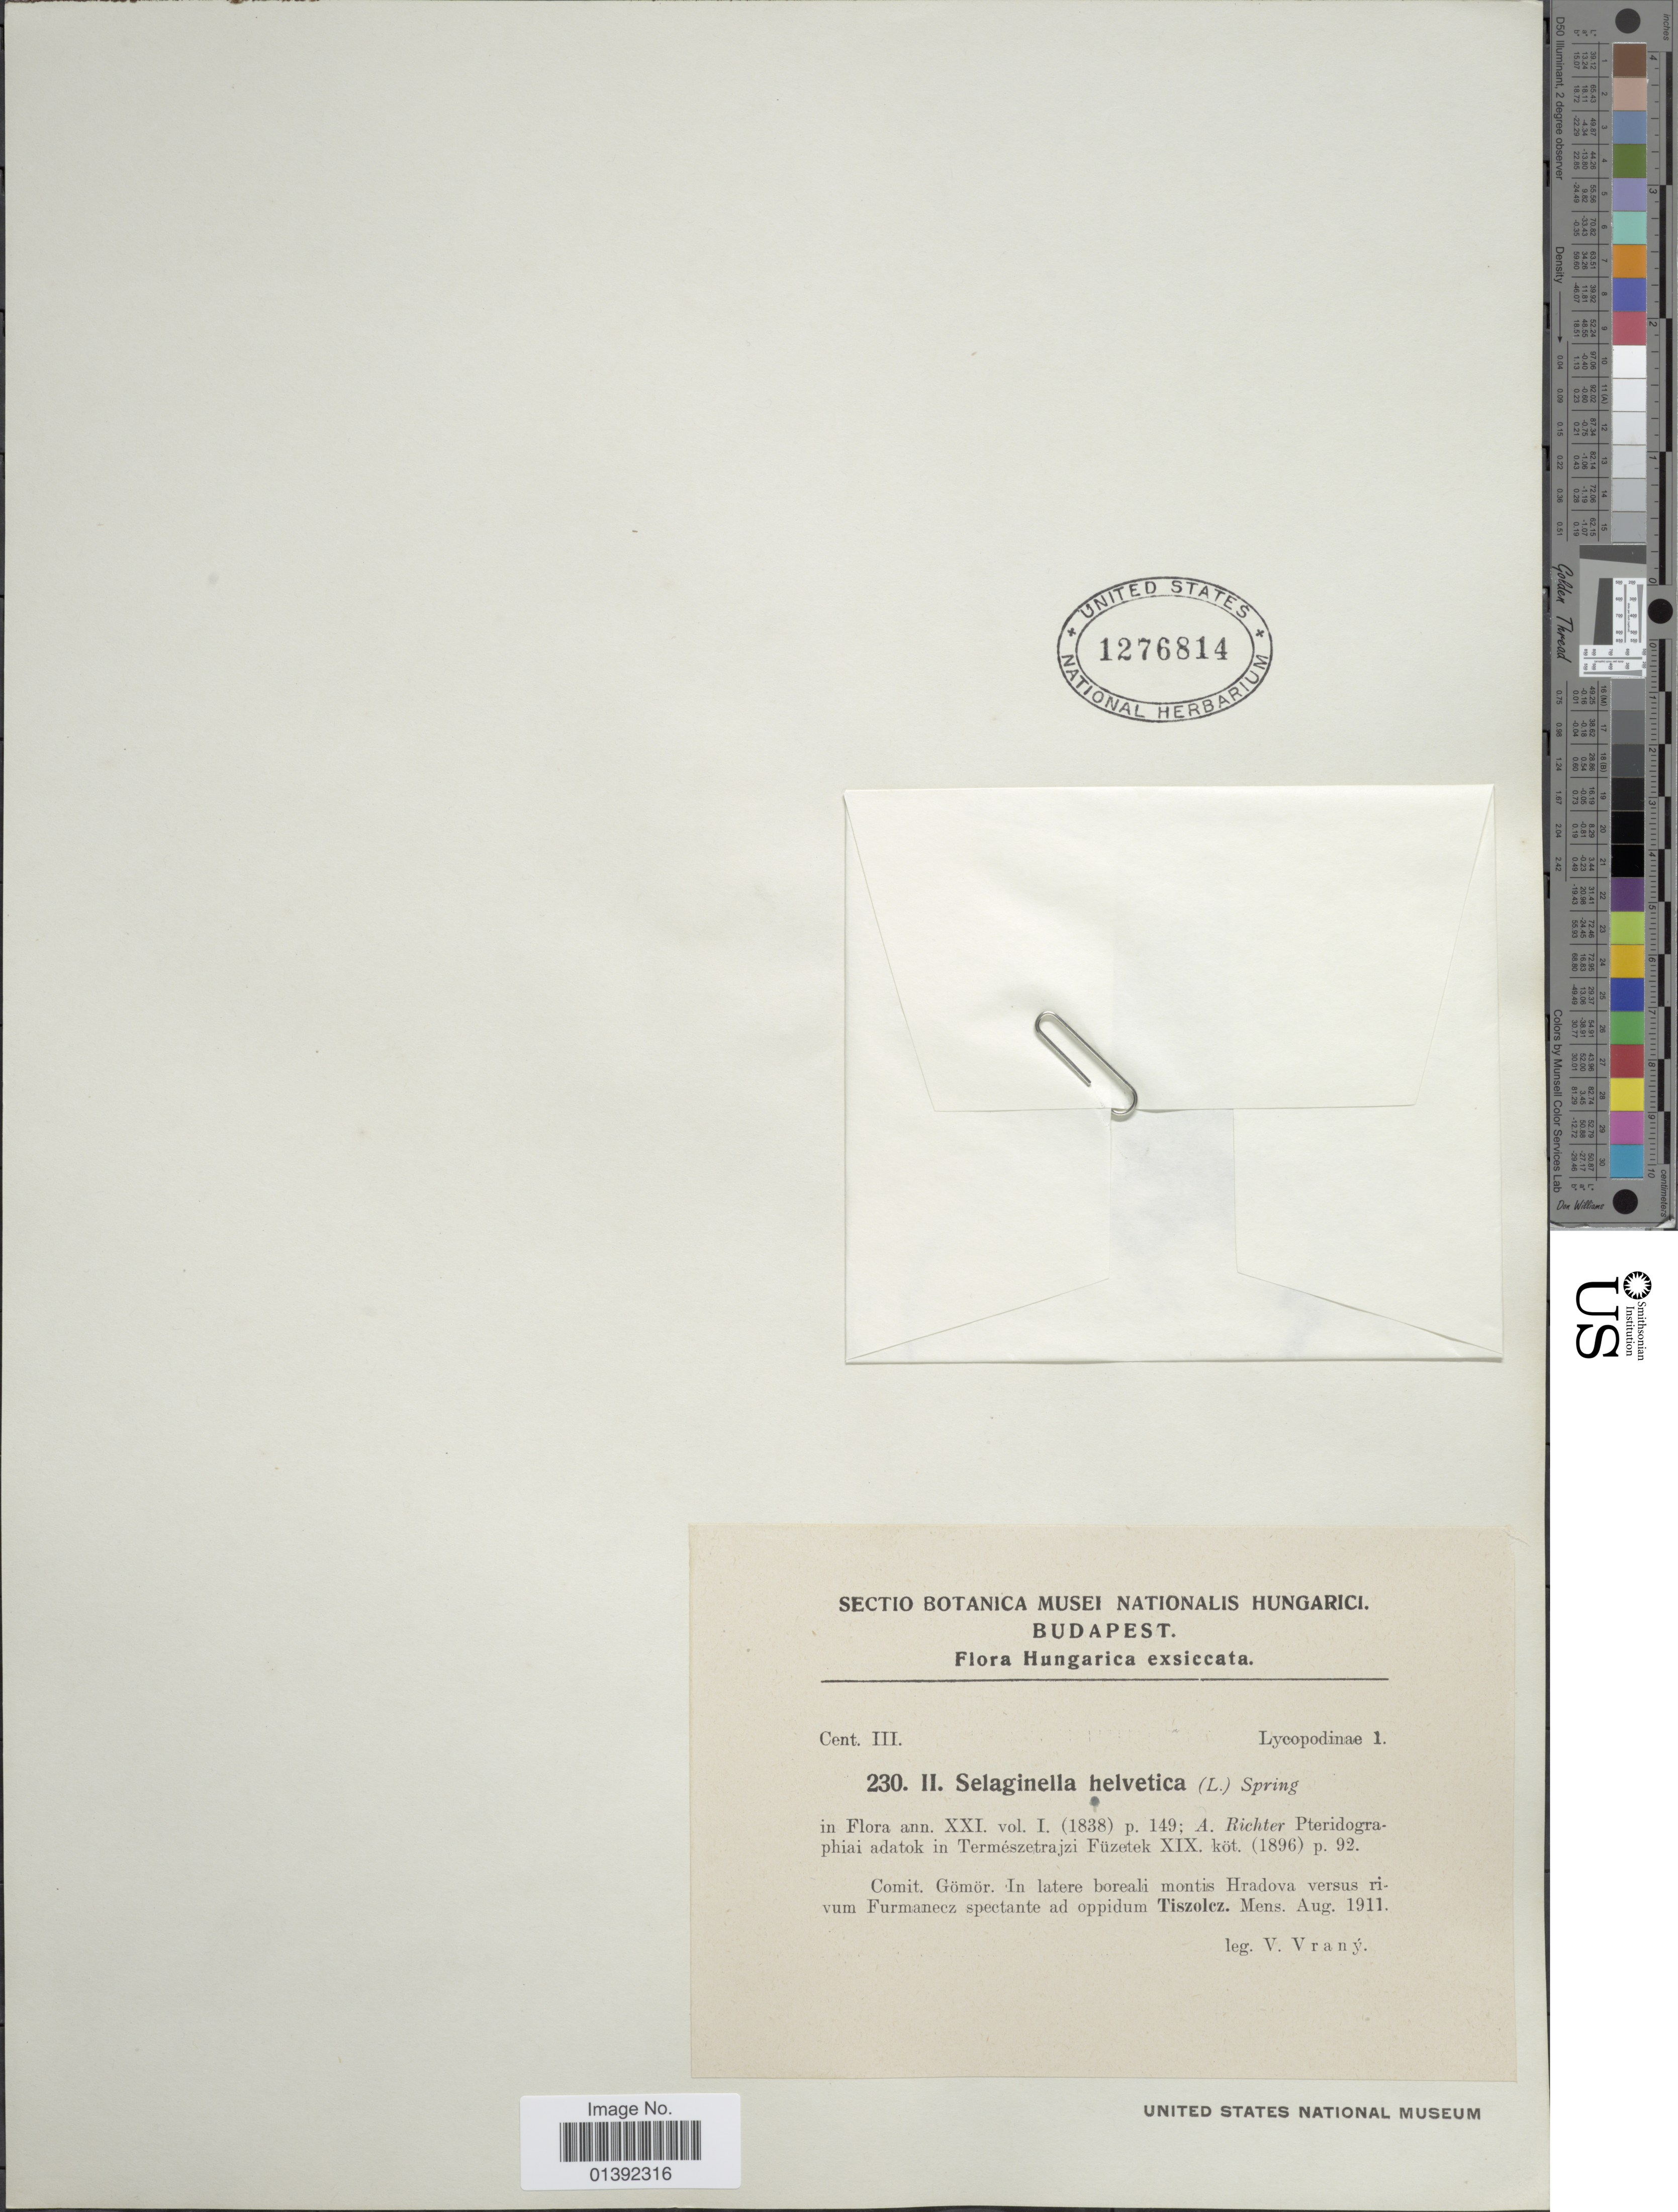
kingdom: Plantae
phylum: Tracheophyta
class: Lycopodiopsida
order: Selaginellales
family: Selaginellaceae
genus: Selaginella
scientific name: Selaginella helvetica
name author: (L.) Spring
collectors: V. Vrany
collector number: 230 II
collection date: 1911-08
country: Hungary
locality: Comit. Gomor, in latere boreali montis Hradova versus rivum Furmaneez spectante ad oppidum Tiszolez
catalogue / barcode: US 1276814